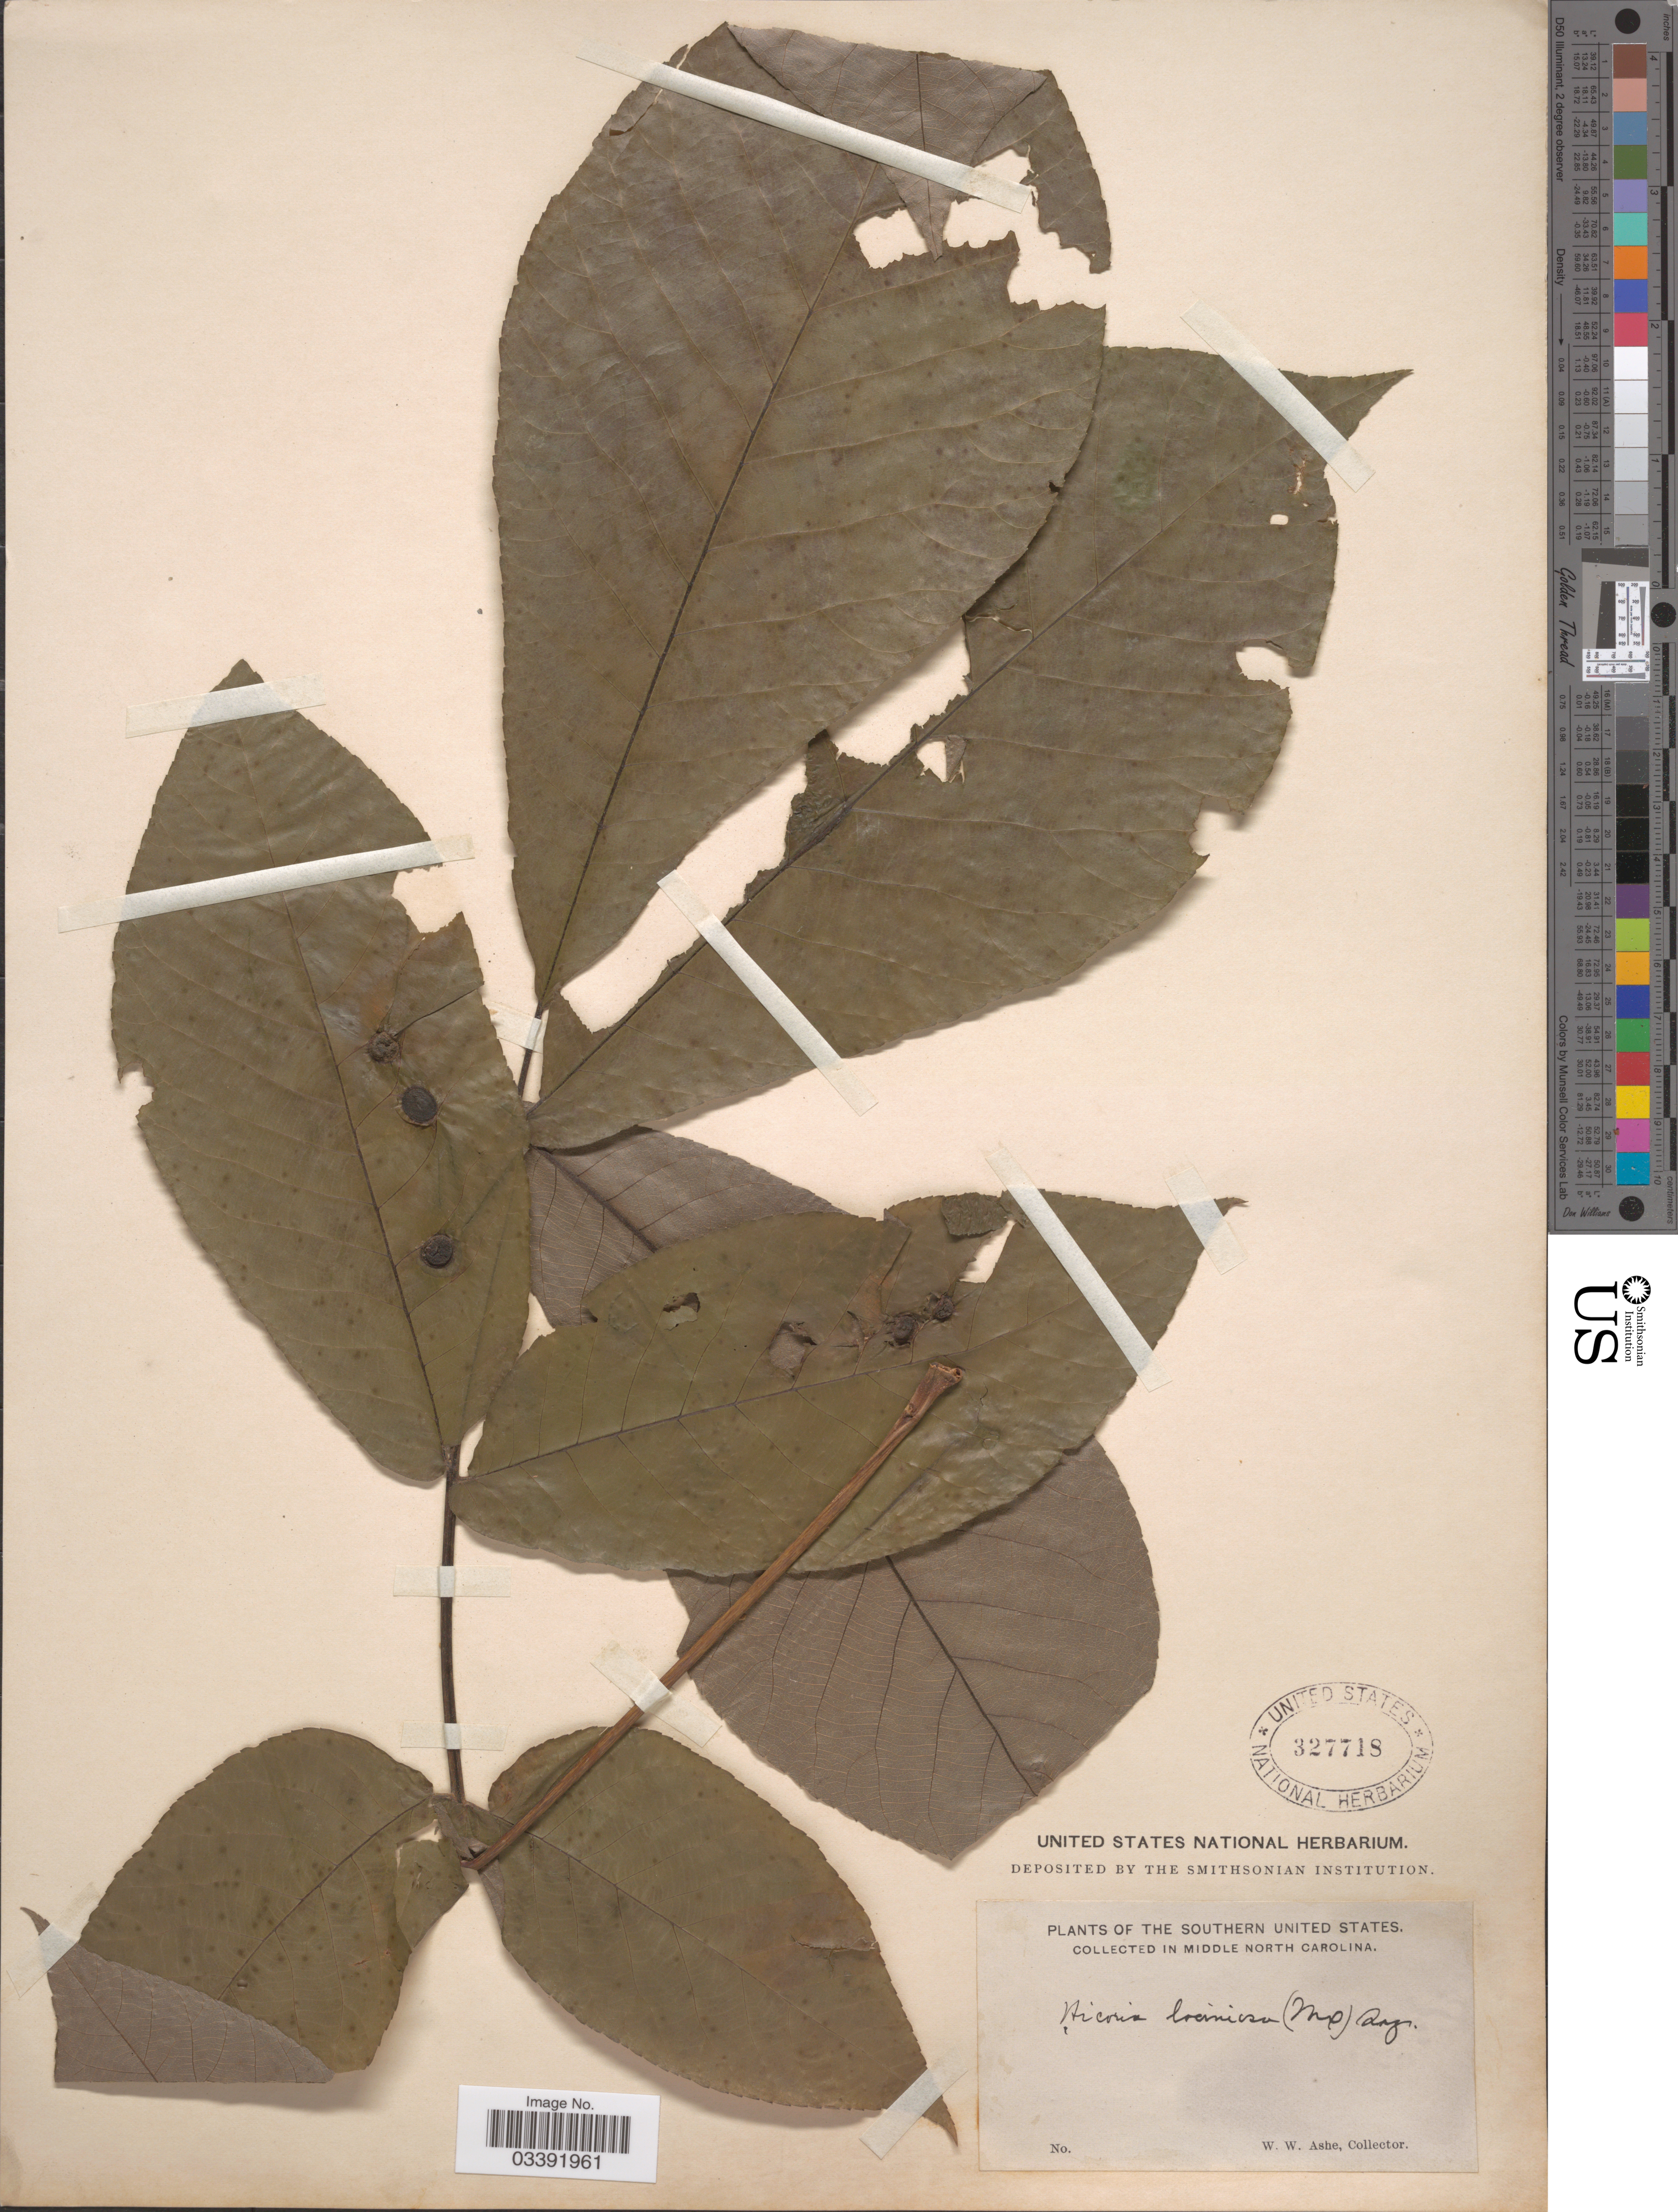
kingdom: Plantae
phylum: Tracheophyta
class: Magnoliopsida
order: Fagales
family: Juglandaceae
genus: Carya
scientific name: Carya laciniosa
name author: (F. Michx.) G. Don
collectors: W. W. Ashe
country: United States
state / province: North Carolina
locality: The Southern United States. In Middle North Carolina.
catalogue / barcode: US 327718